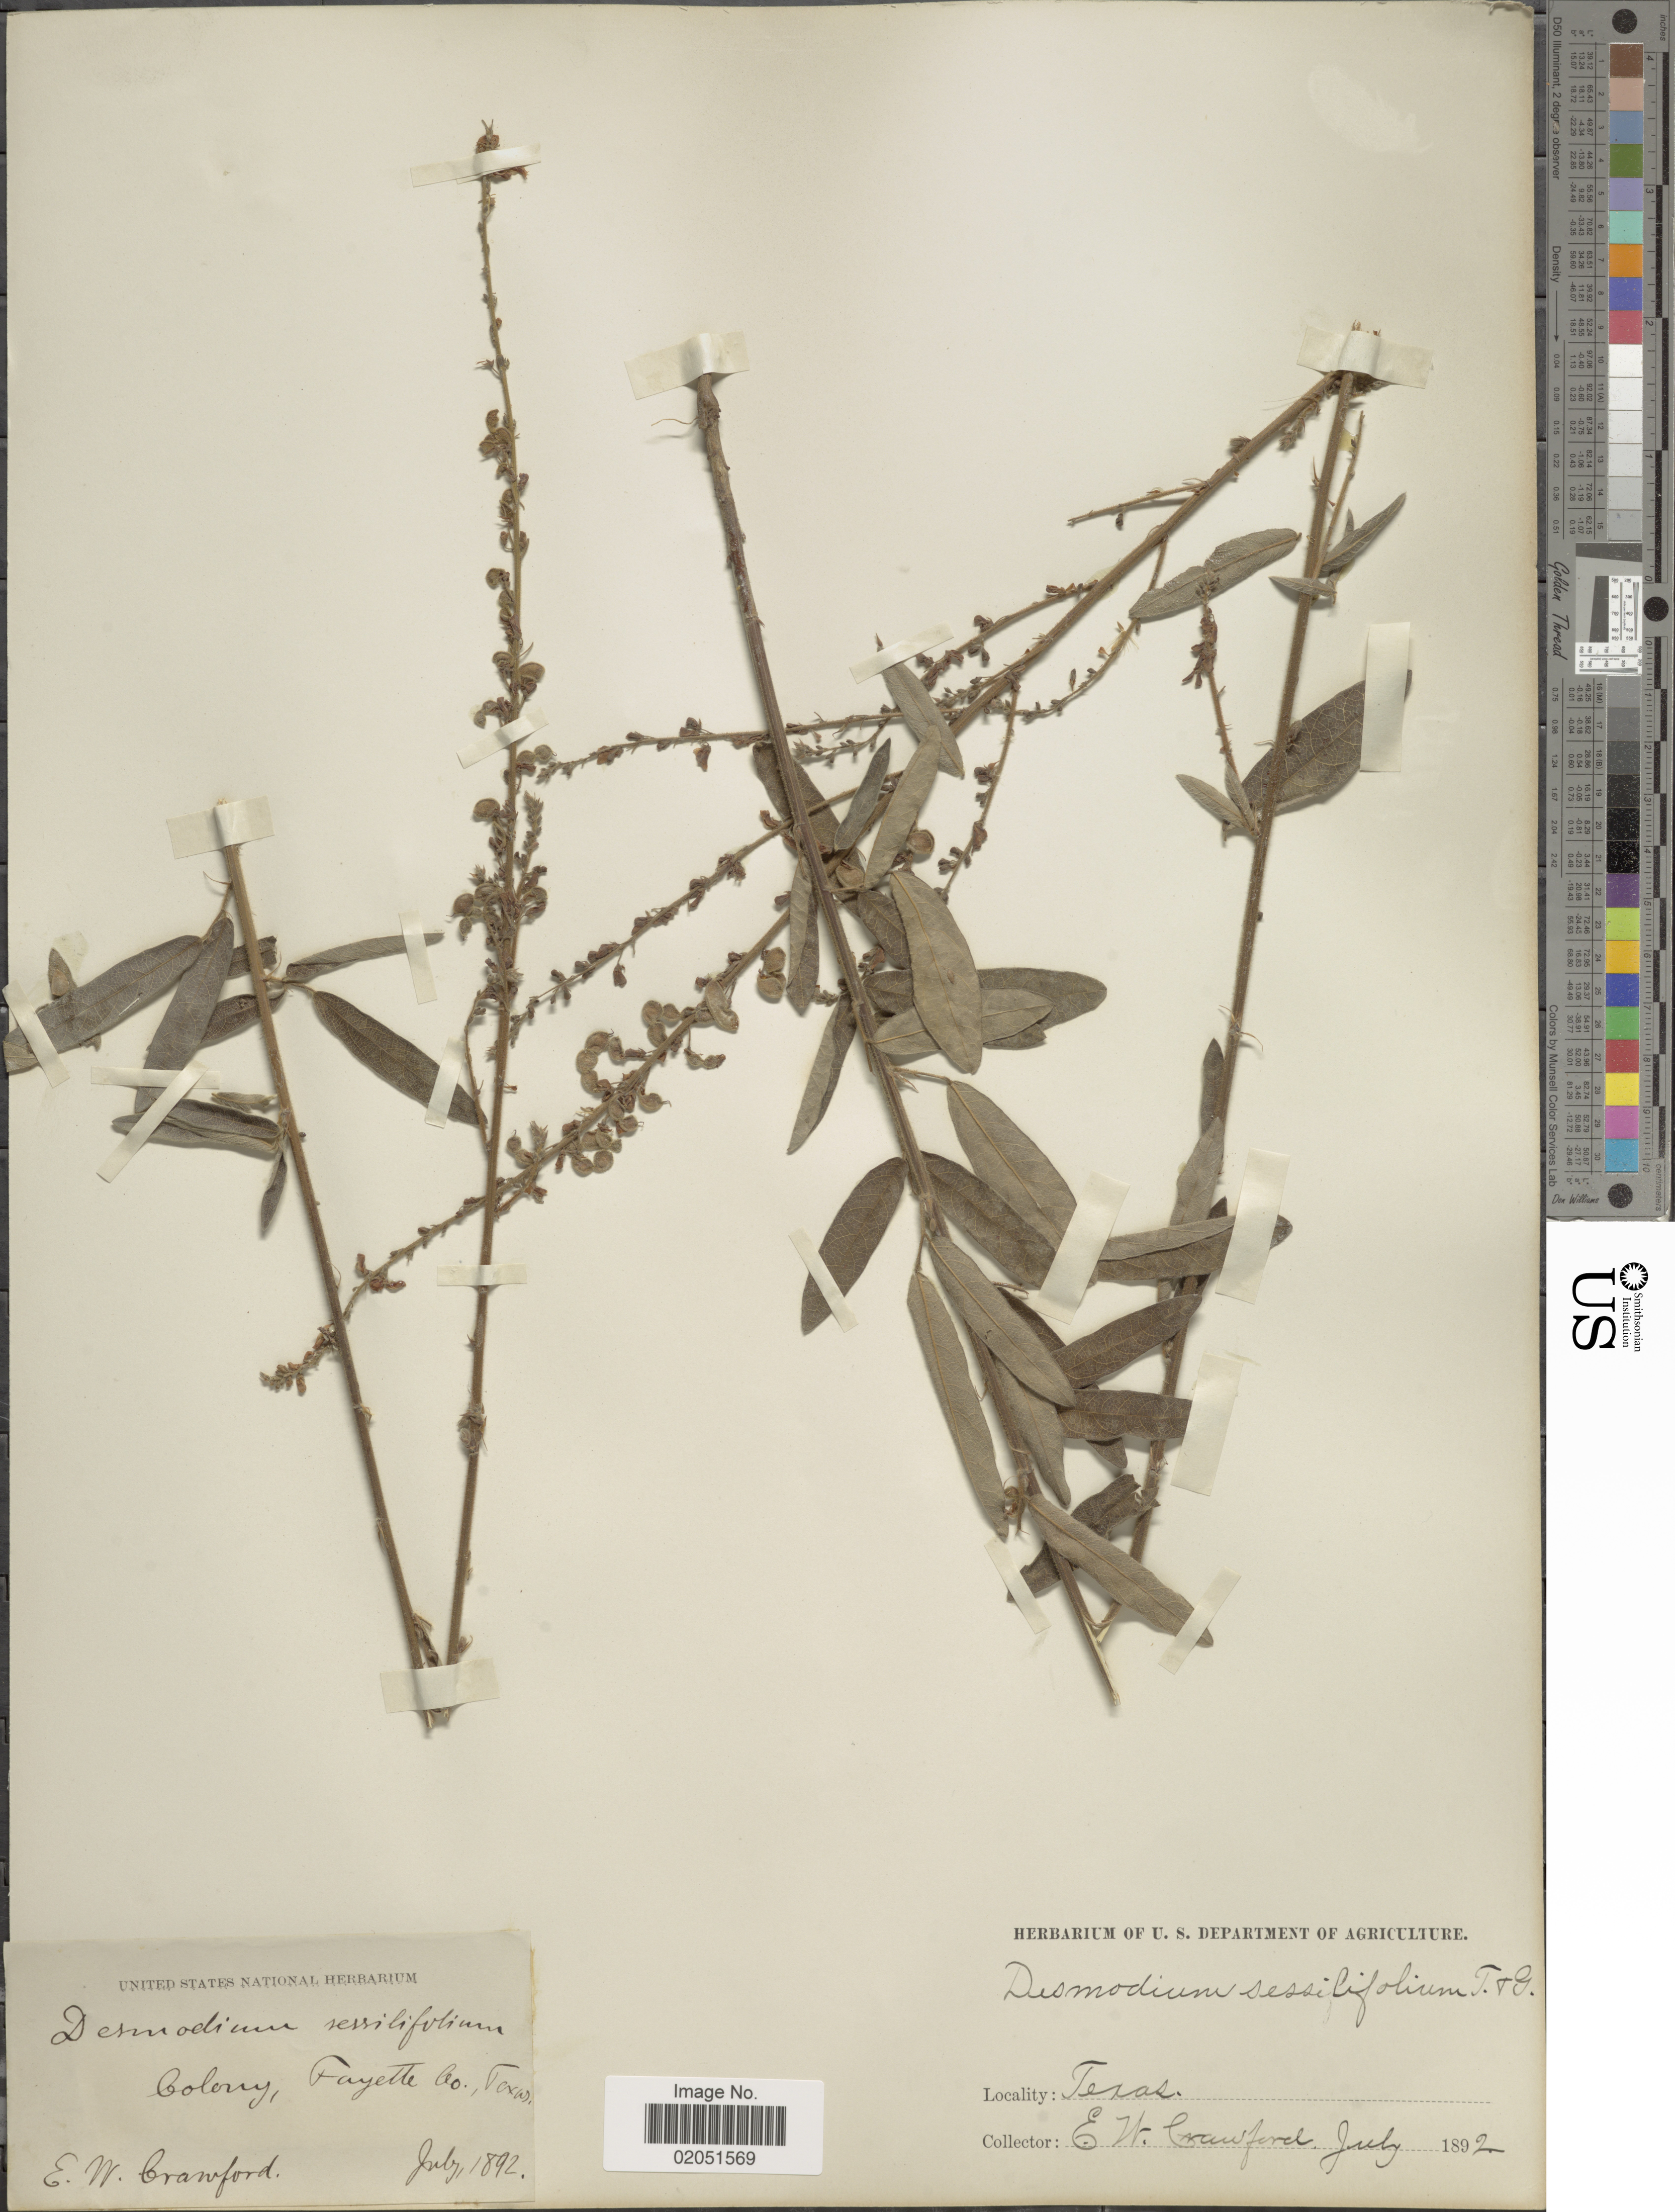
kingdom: Plantae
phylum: Tracheophyta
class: Magnoliopsida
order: Fabales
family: Fabaceae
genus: Desmodium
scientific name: Desmodium sessilifolium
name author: Torr. & A. Gray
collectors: E. Crawford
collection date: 1892-07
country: United States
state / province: Texas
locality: Colony, Fayette Co.